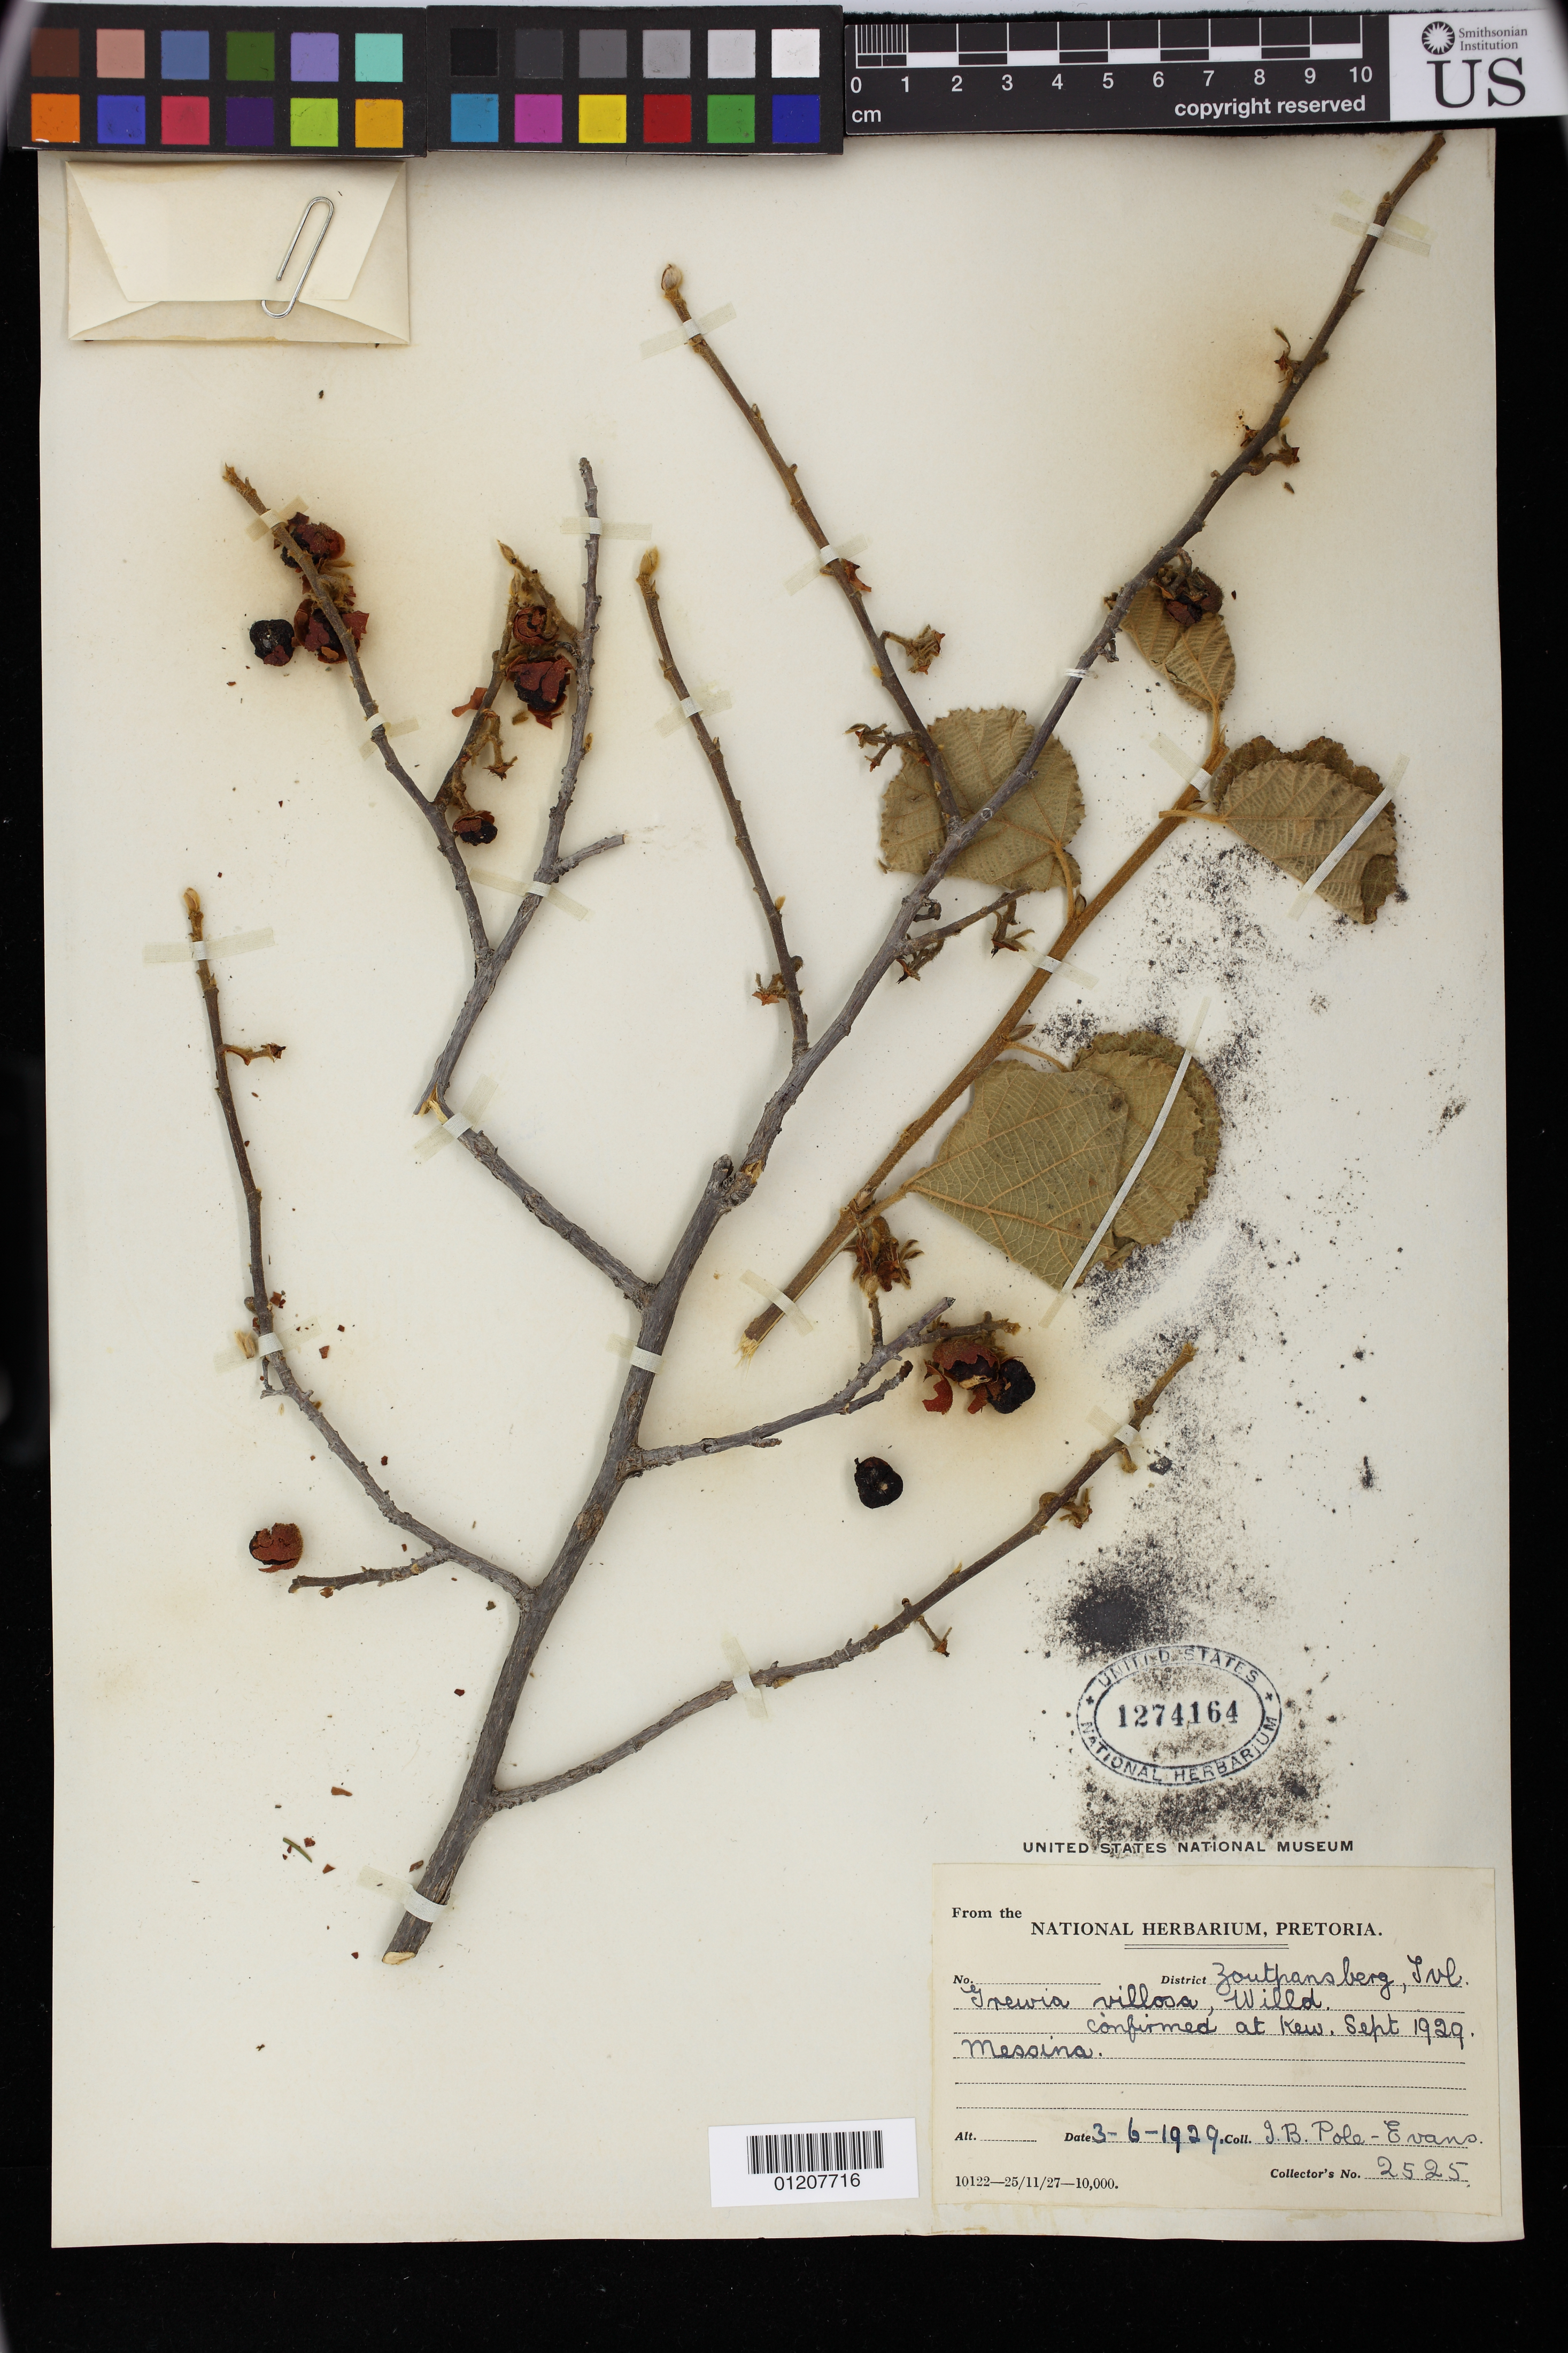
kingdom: Plantae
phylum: Tracheophyta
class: Magnoliopsida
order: Malvales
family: Malvaceae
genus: Grewia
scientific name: Grewia villosa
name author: Willd.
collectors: I. B. Pole-Evans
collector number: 2525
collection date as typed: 06 Mar 1929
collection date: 1929-03-06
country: South Africa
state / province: Limpopo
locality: District: Zoutpansberg, Tvl. Messina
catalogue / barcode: US 1274164